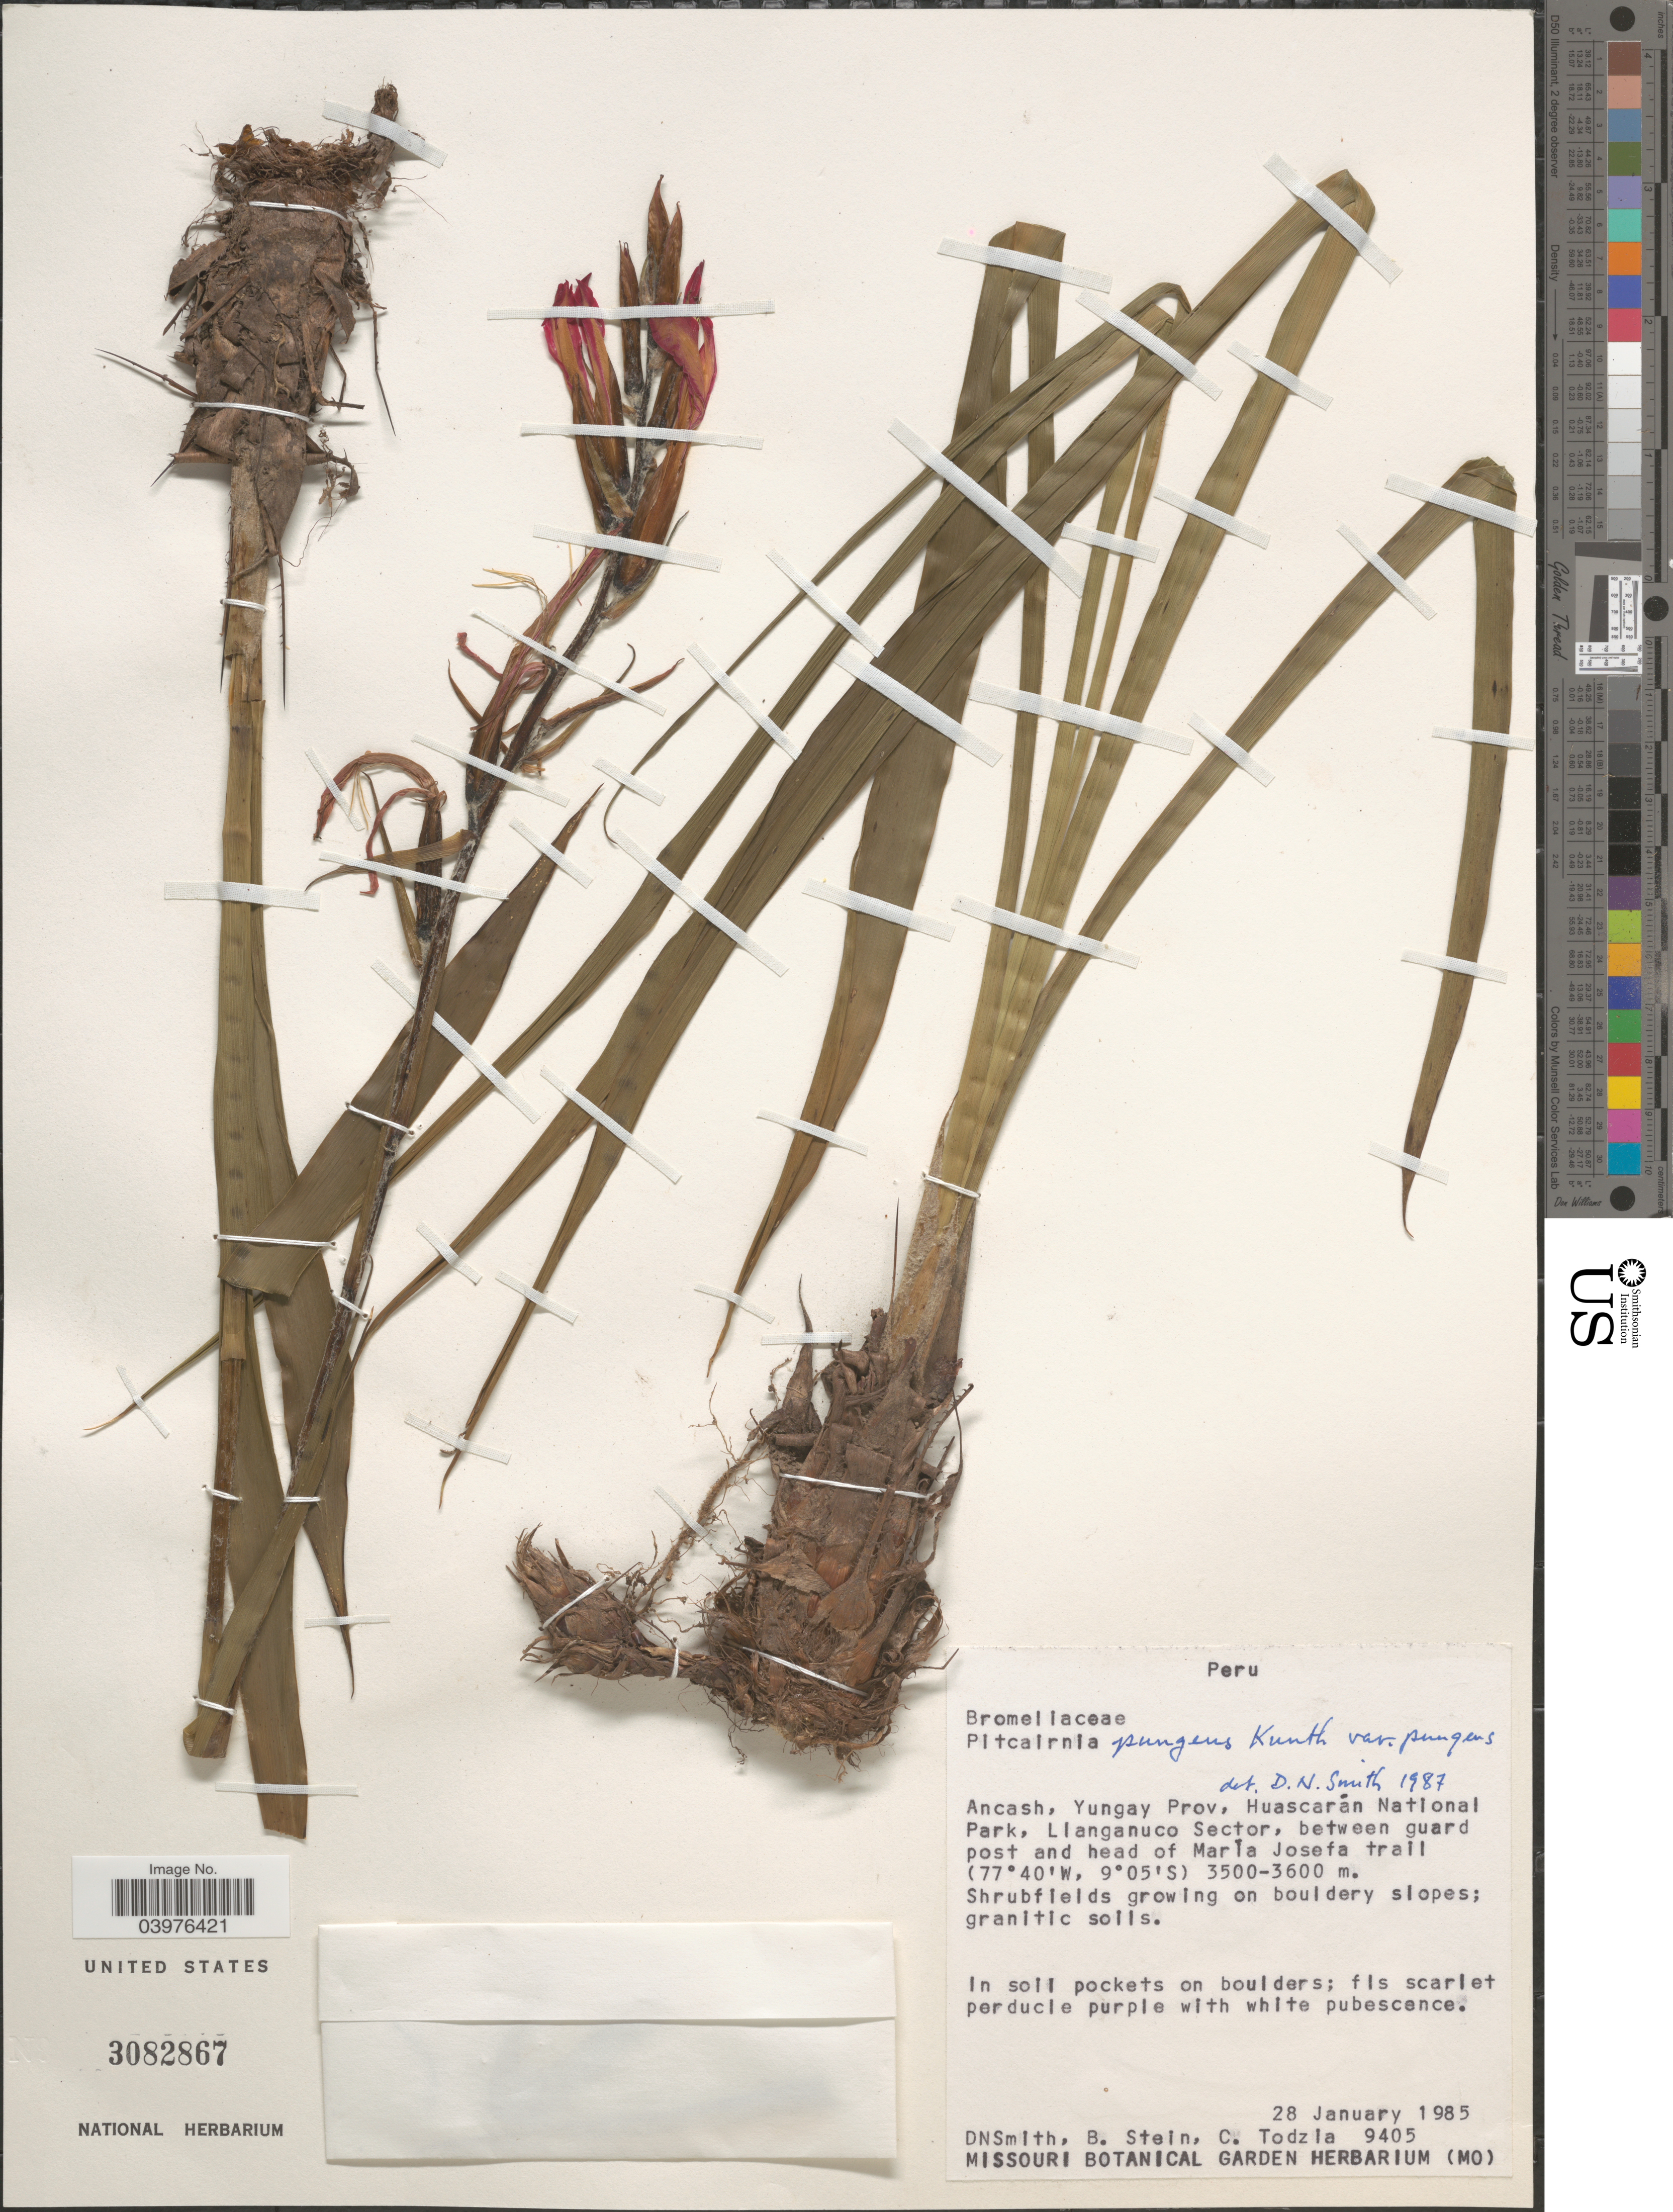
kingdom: Plantae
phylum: Tracheophyta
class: Liliopsida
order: Poales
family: Bromeliaceae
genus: Pitcairnia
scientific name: Pitcairnia pungens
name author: Kunth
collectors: D. Smith, B. Stein & C. A. Todzia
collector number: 9405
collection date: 1985-01-28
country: Peru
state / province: Ancash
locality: Yungay Prov, Huascarán National Park, Llanganuco Sector, between guard post and head of Marïa Josefa trail.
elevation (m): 3500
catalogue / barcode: US 3082867